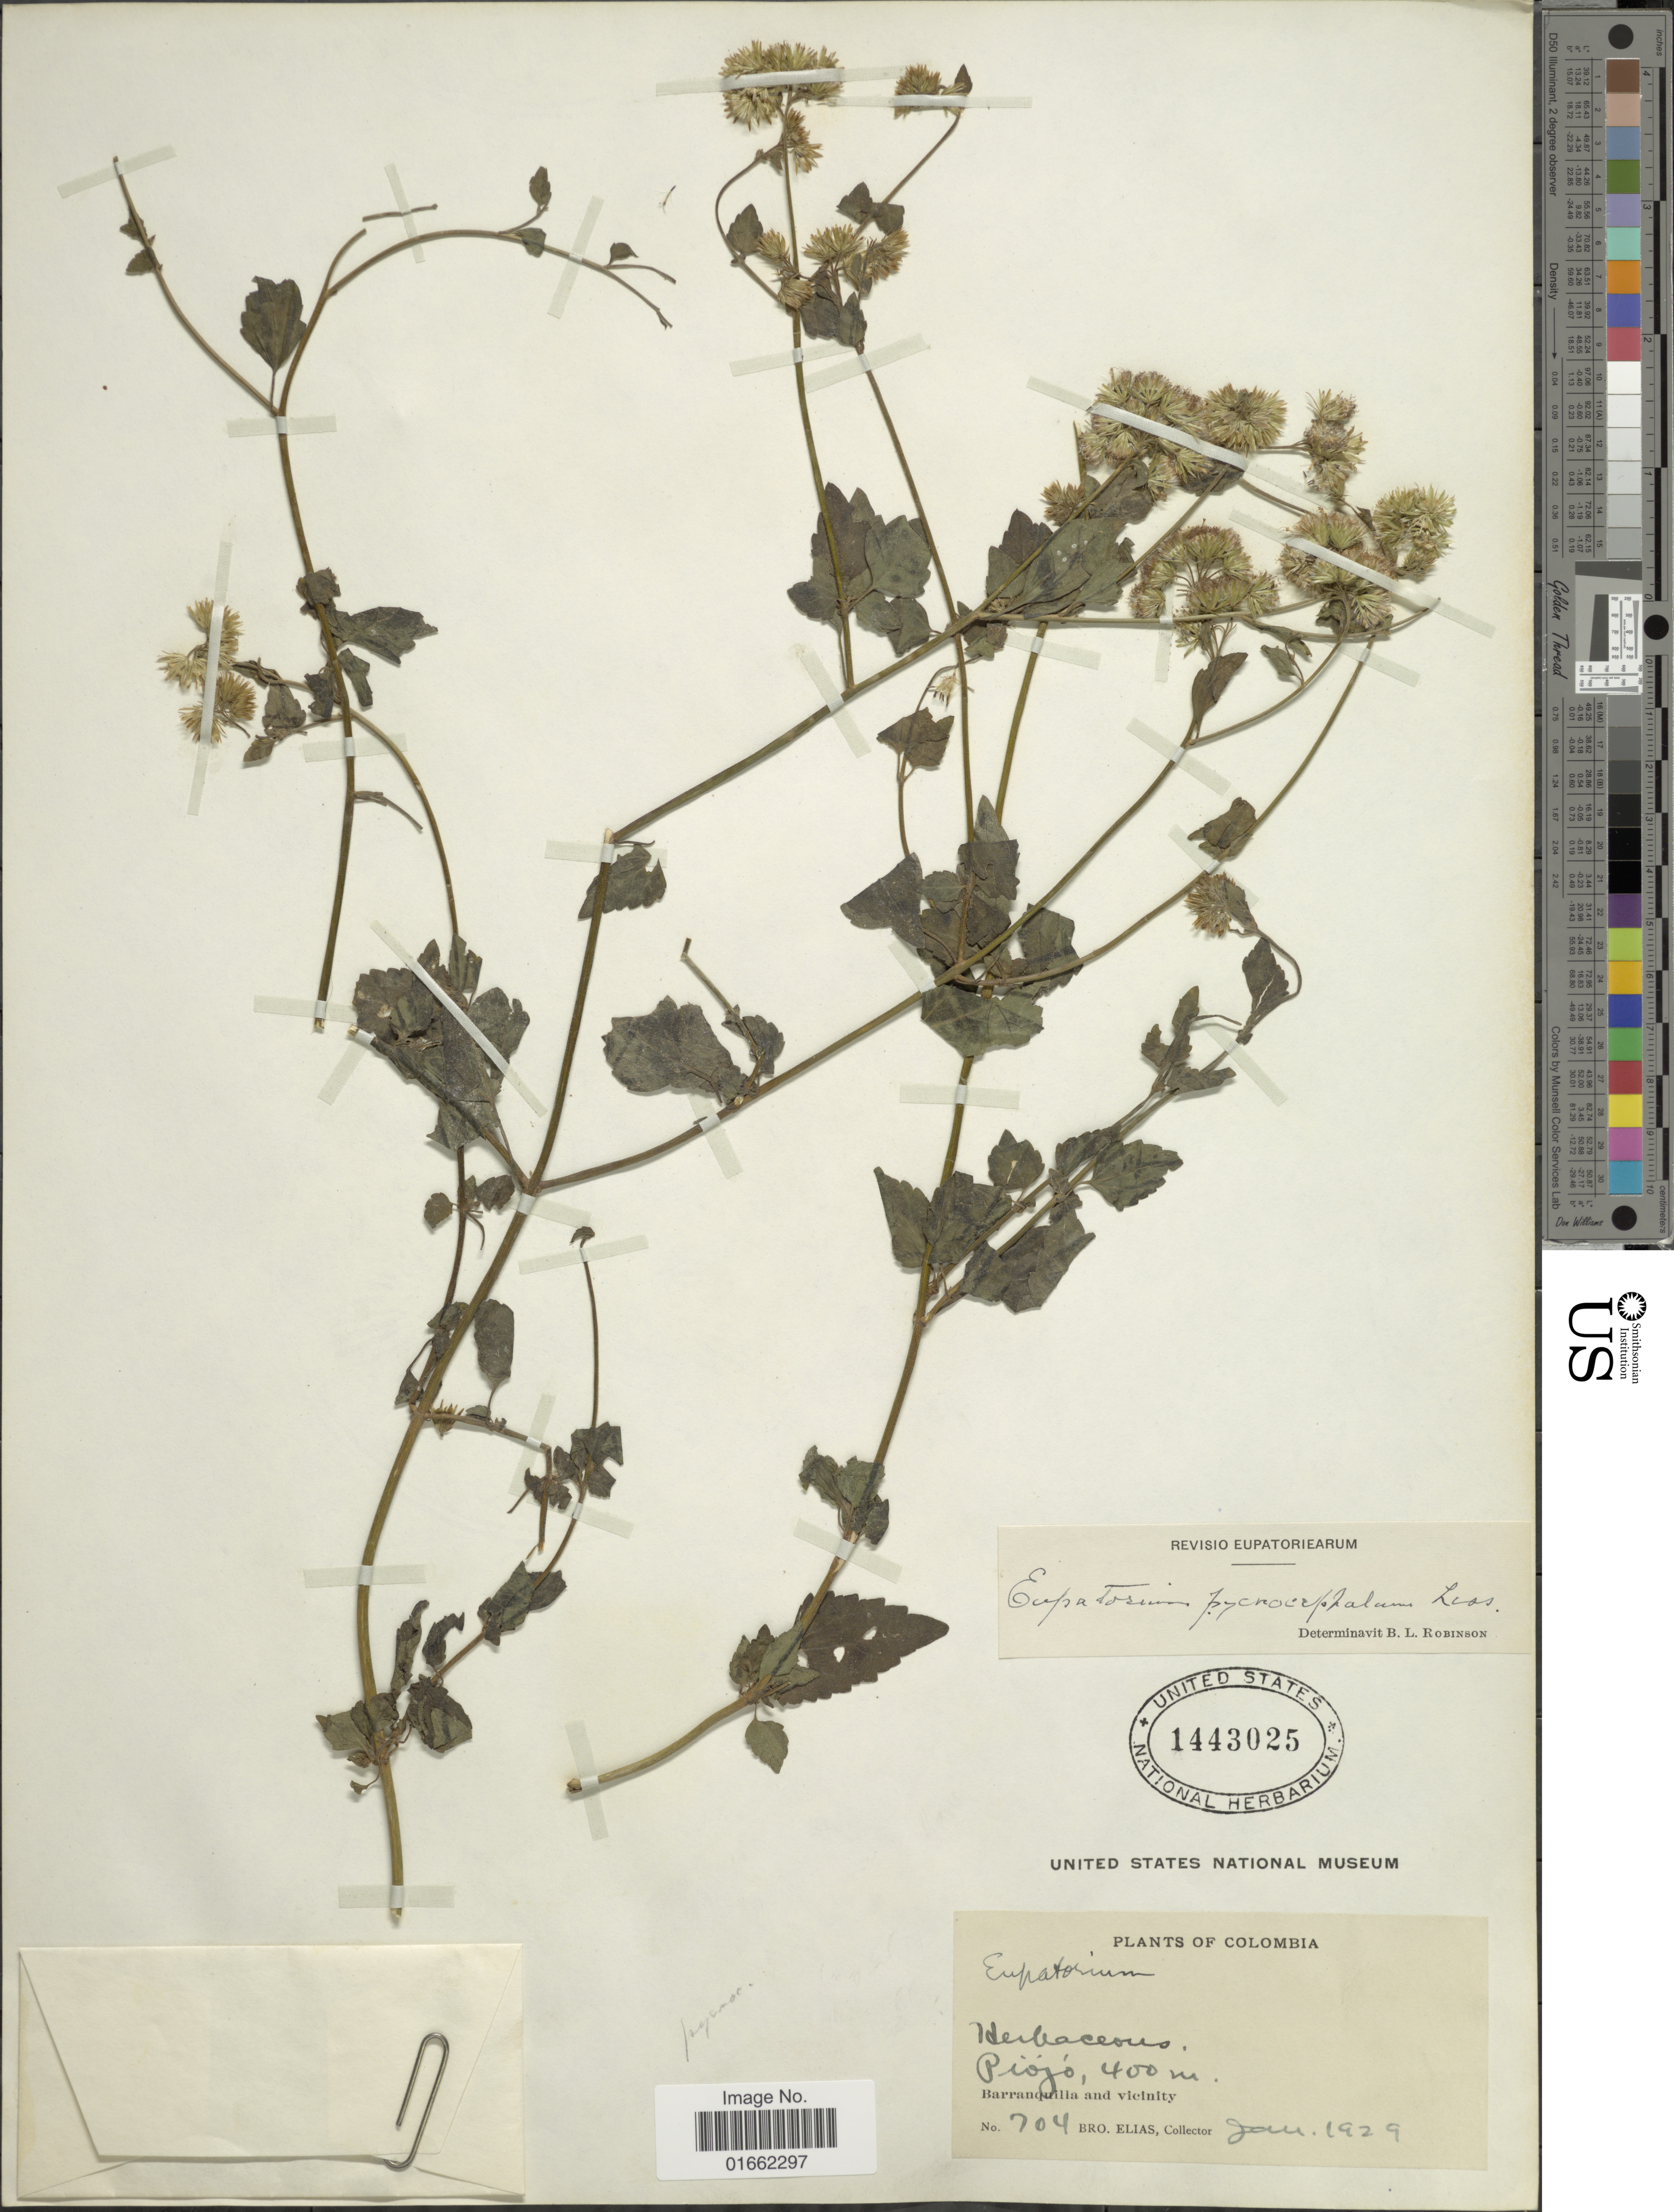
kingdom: Plantae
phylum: Tracheophyta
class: Magnoliopsida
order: Asterales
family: Asteraceae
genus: Fleischmannia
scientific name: Fleischmannia pratensis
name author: (Klatt) R.M. King & H. Rob.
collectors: Bro. Elias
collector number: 704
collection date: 1929-01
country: Colombia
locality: Piojó. Barranquilla and vicinity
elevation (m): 400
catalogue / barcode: US 1443025